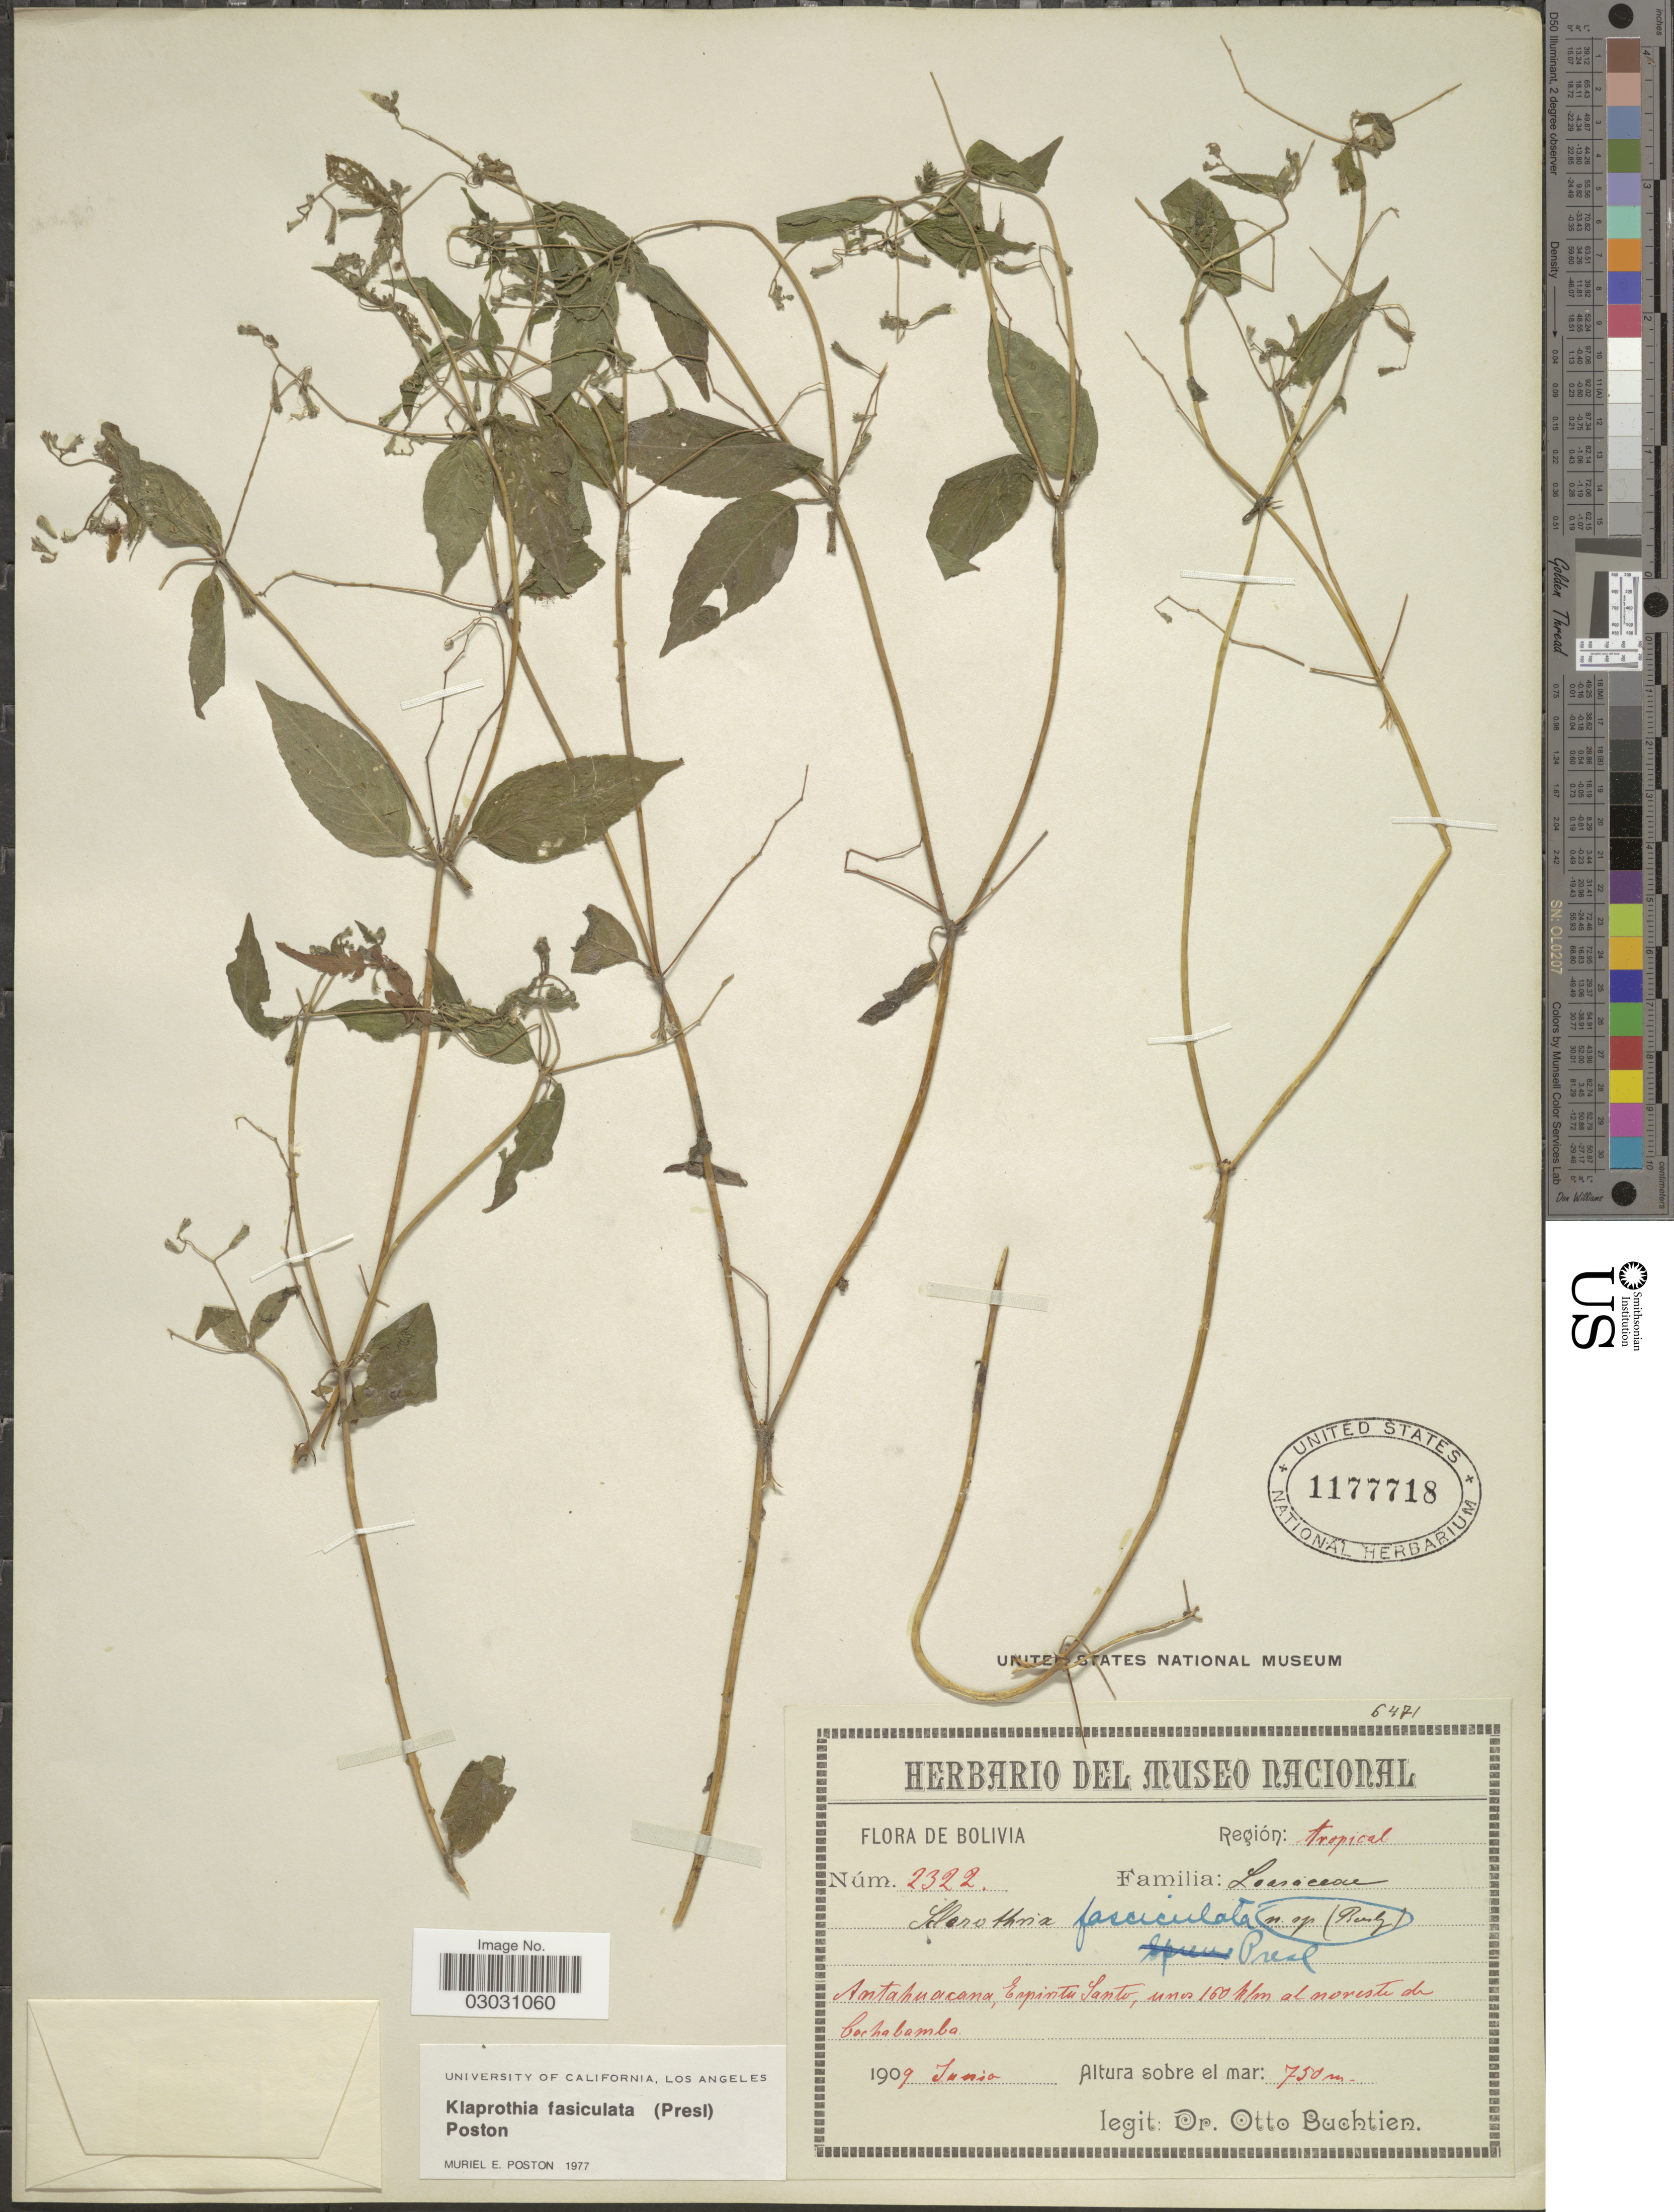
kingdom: Plantae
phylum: Tracheophyta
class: Magnoliopsida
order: Cornales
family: Loasaceae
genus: Klaprothia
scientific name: Klaprothia fasciculata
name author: (C. Presl) Poston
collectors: O. Buchtien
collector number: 2322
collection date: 1909-06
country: Bolivia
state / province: Cochabamba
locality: Región: tropical, Antahuacana, Espiritu Santo, unos 160 klm al norste de Cochabamba.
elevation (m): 750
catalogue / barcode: US 1177718